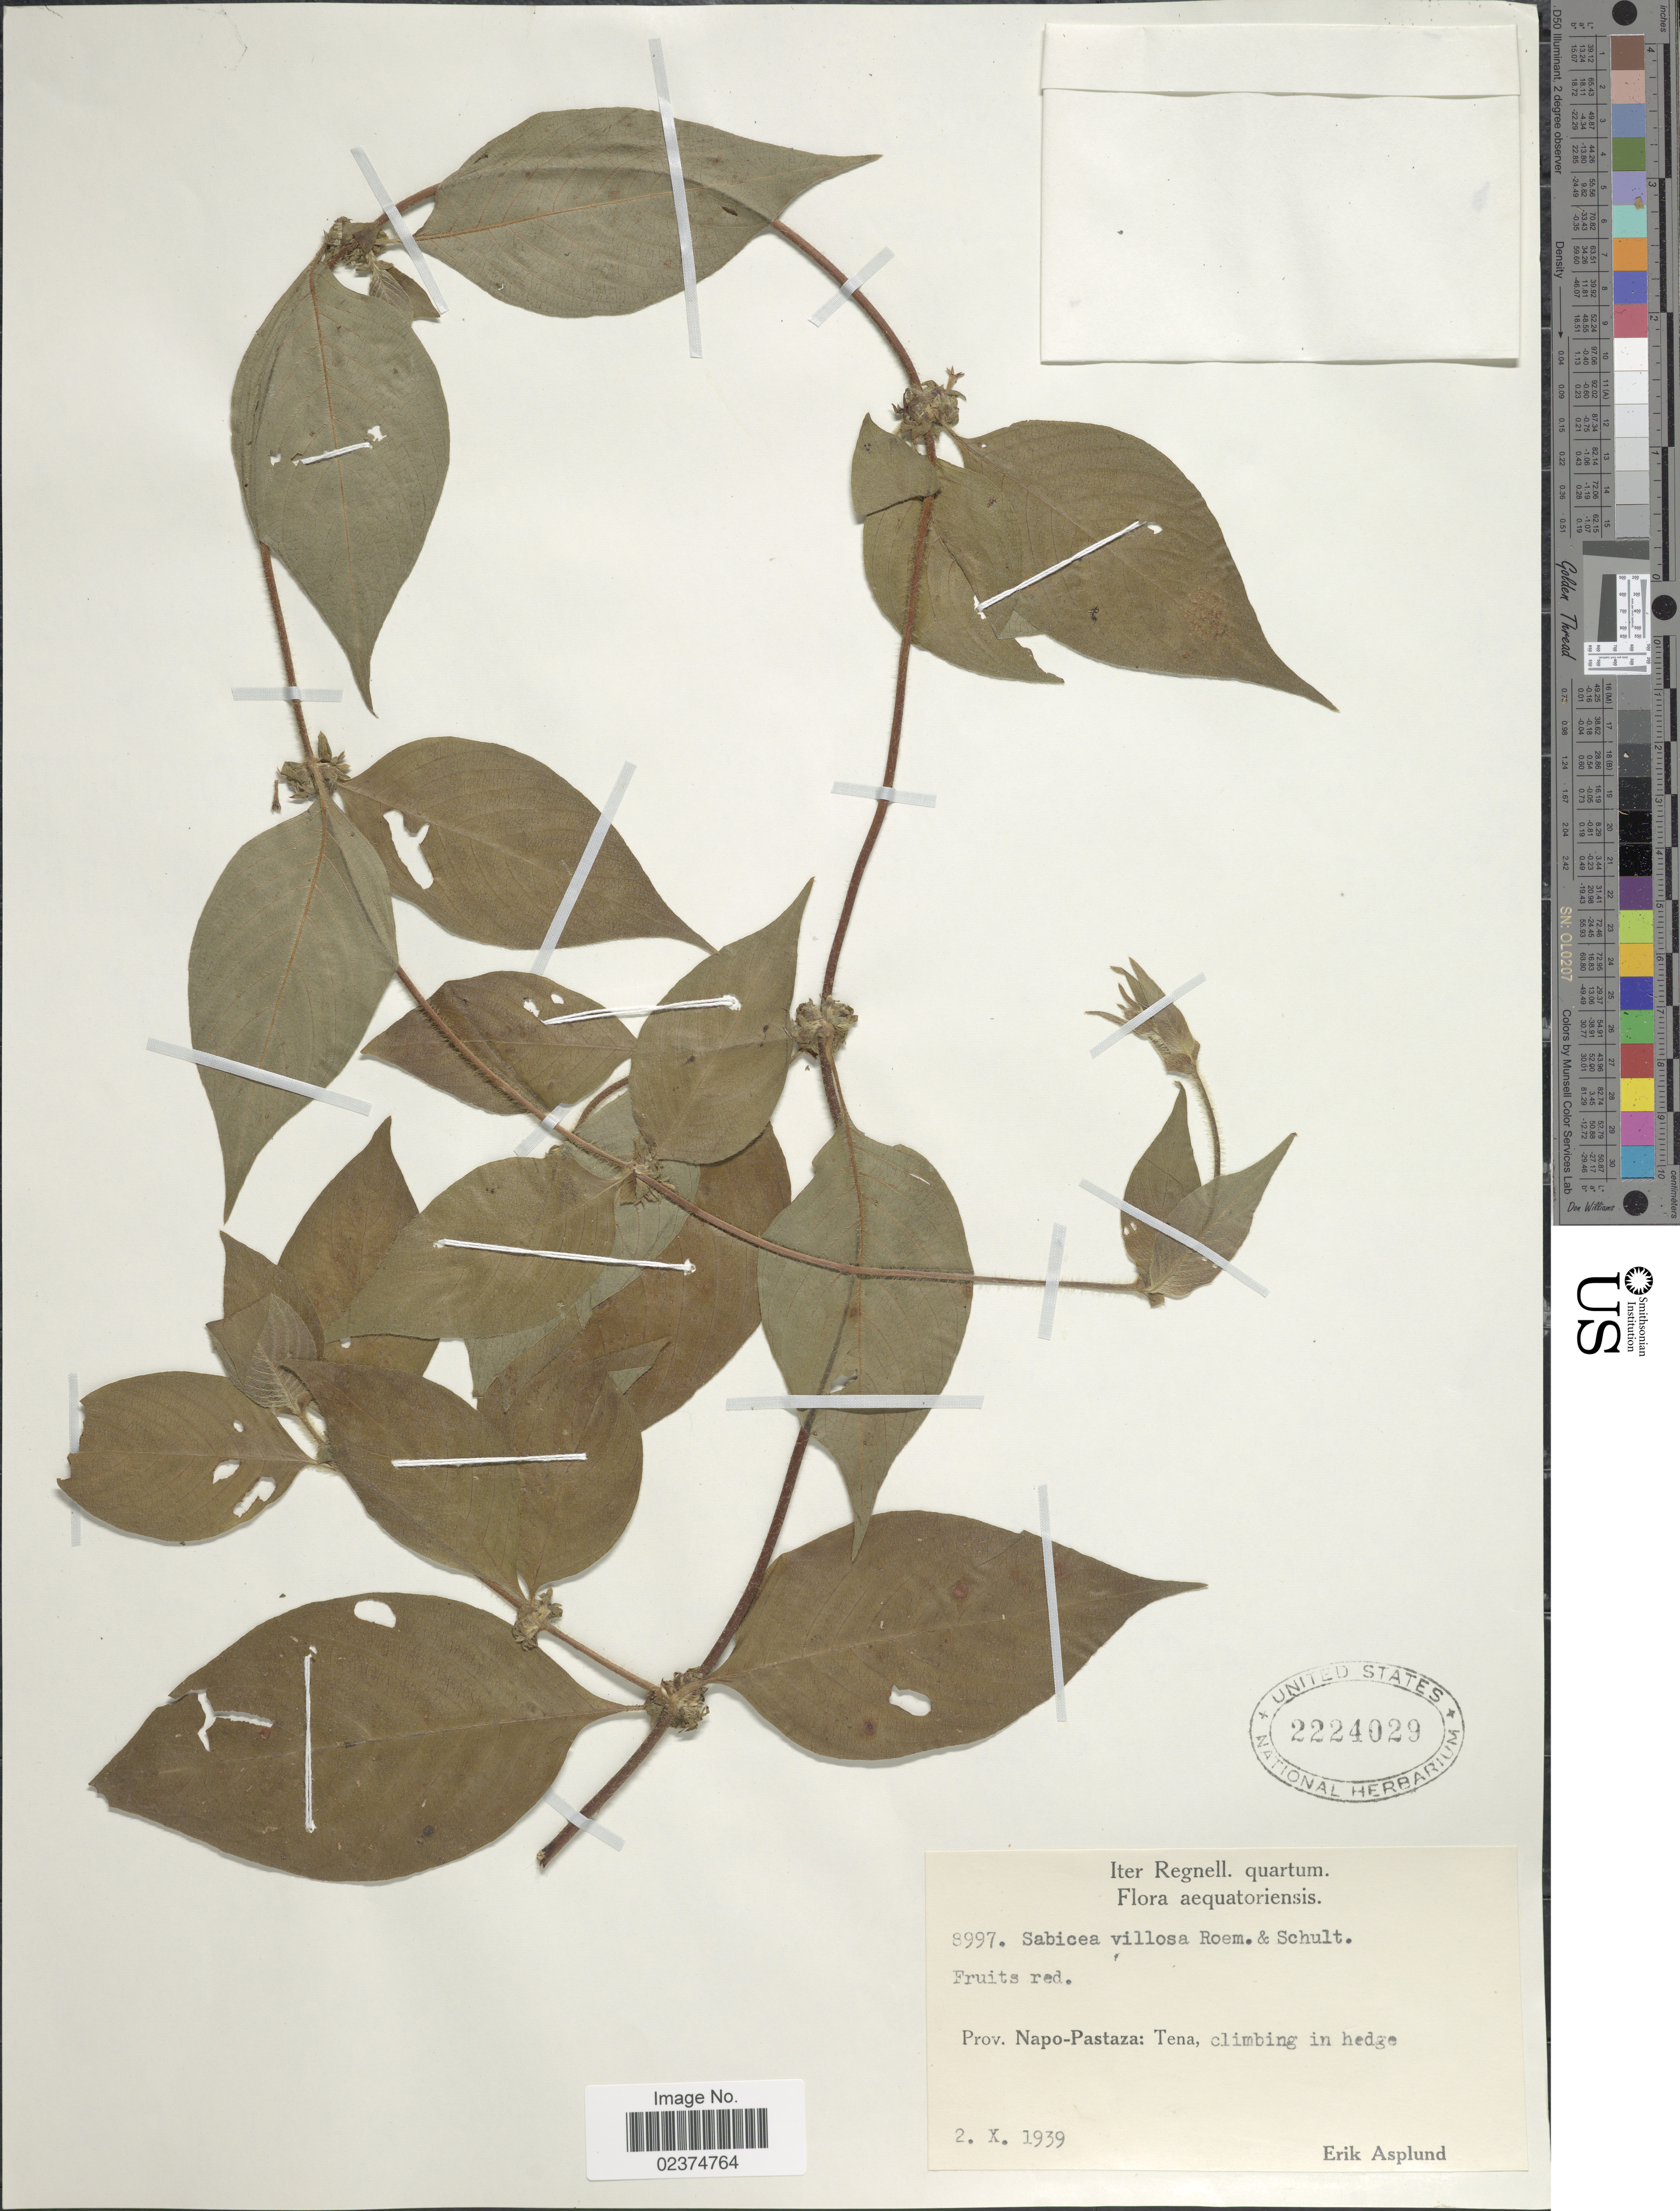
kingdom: Plantae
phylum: Tracheophyta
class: Magnoliopsida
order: Gentianales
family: Rubiaceae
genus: Sabicea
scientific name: Sabicea villosa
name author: Willd. ex Roem. & Schult.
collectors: E. Asplund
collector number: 8997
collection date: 1939-10-02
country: Ecuador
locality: Aequatoriensis. Prov. Napo-Pastaza: Tena, climbing in hedge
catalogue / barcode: US 2224029